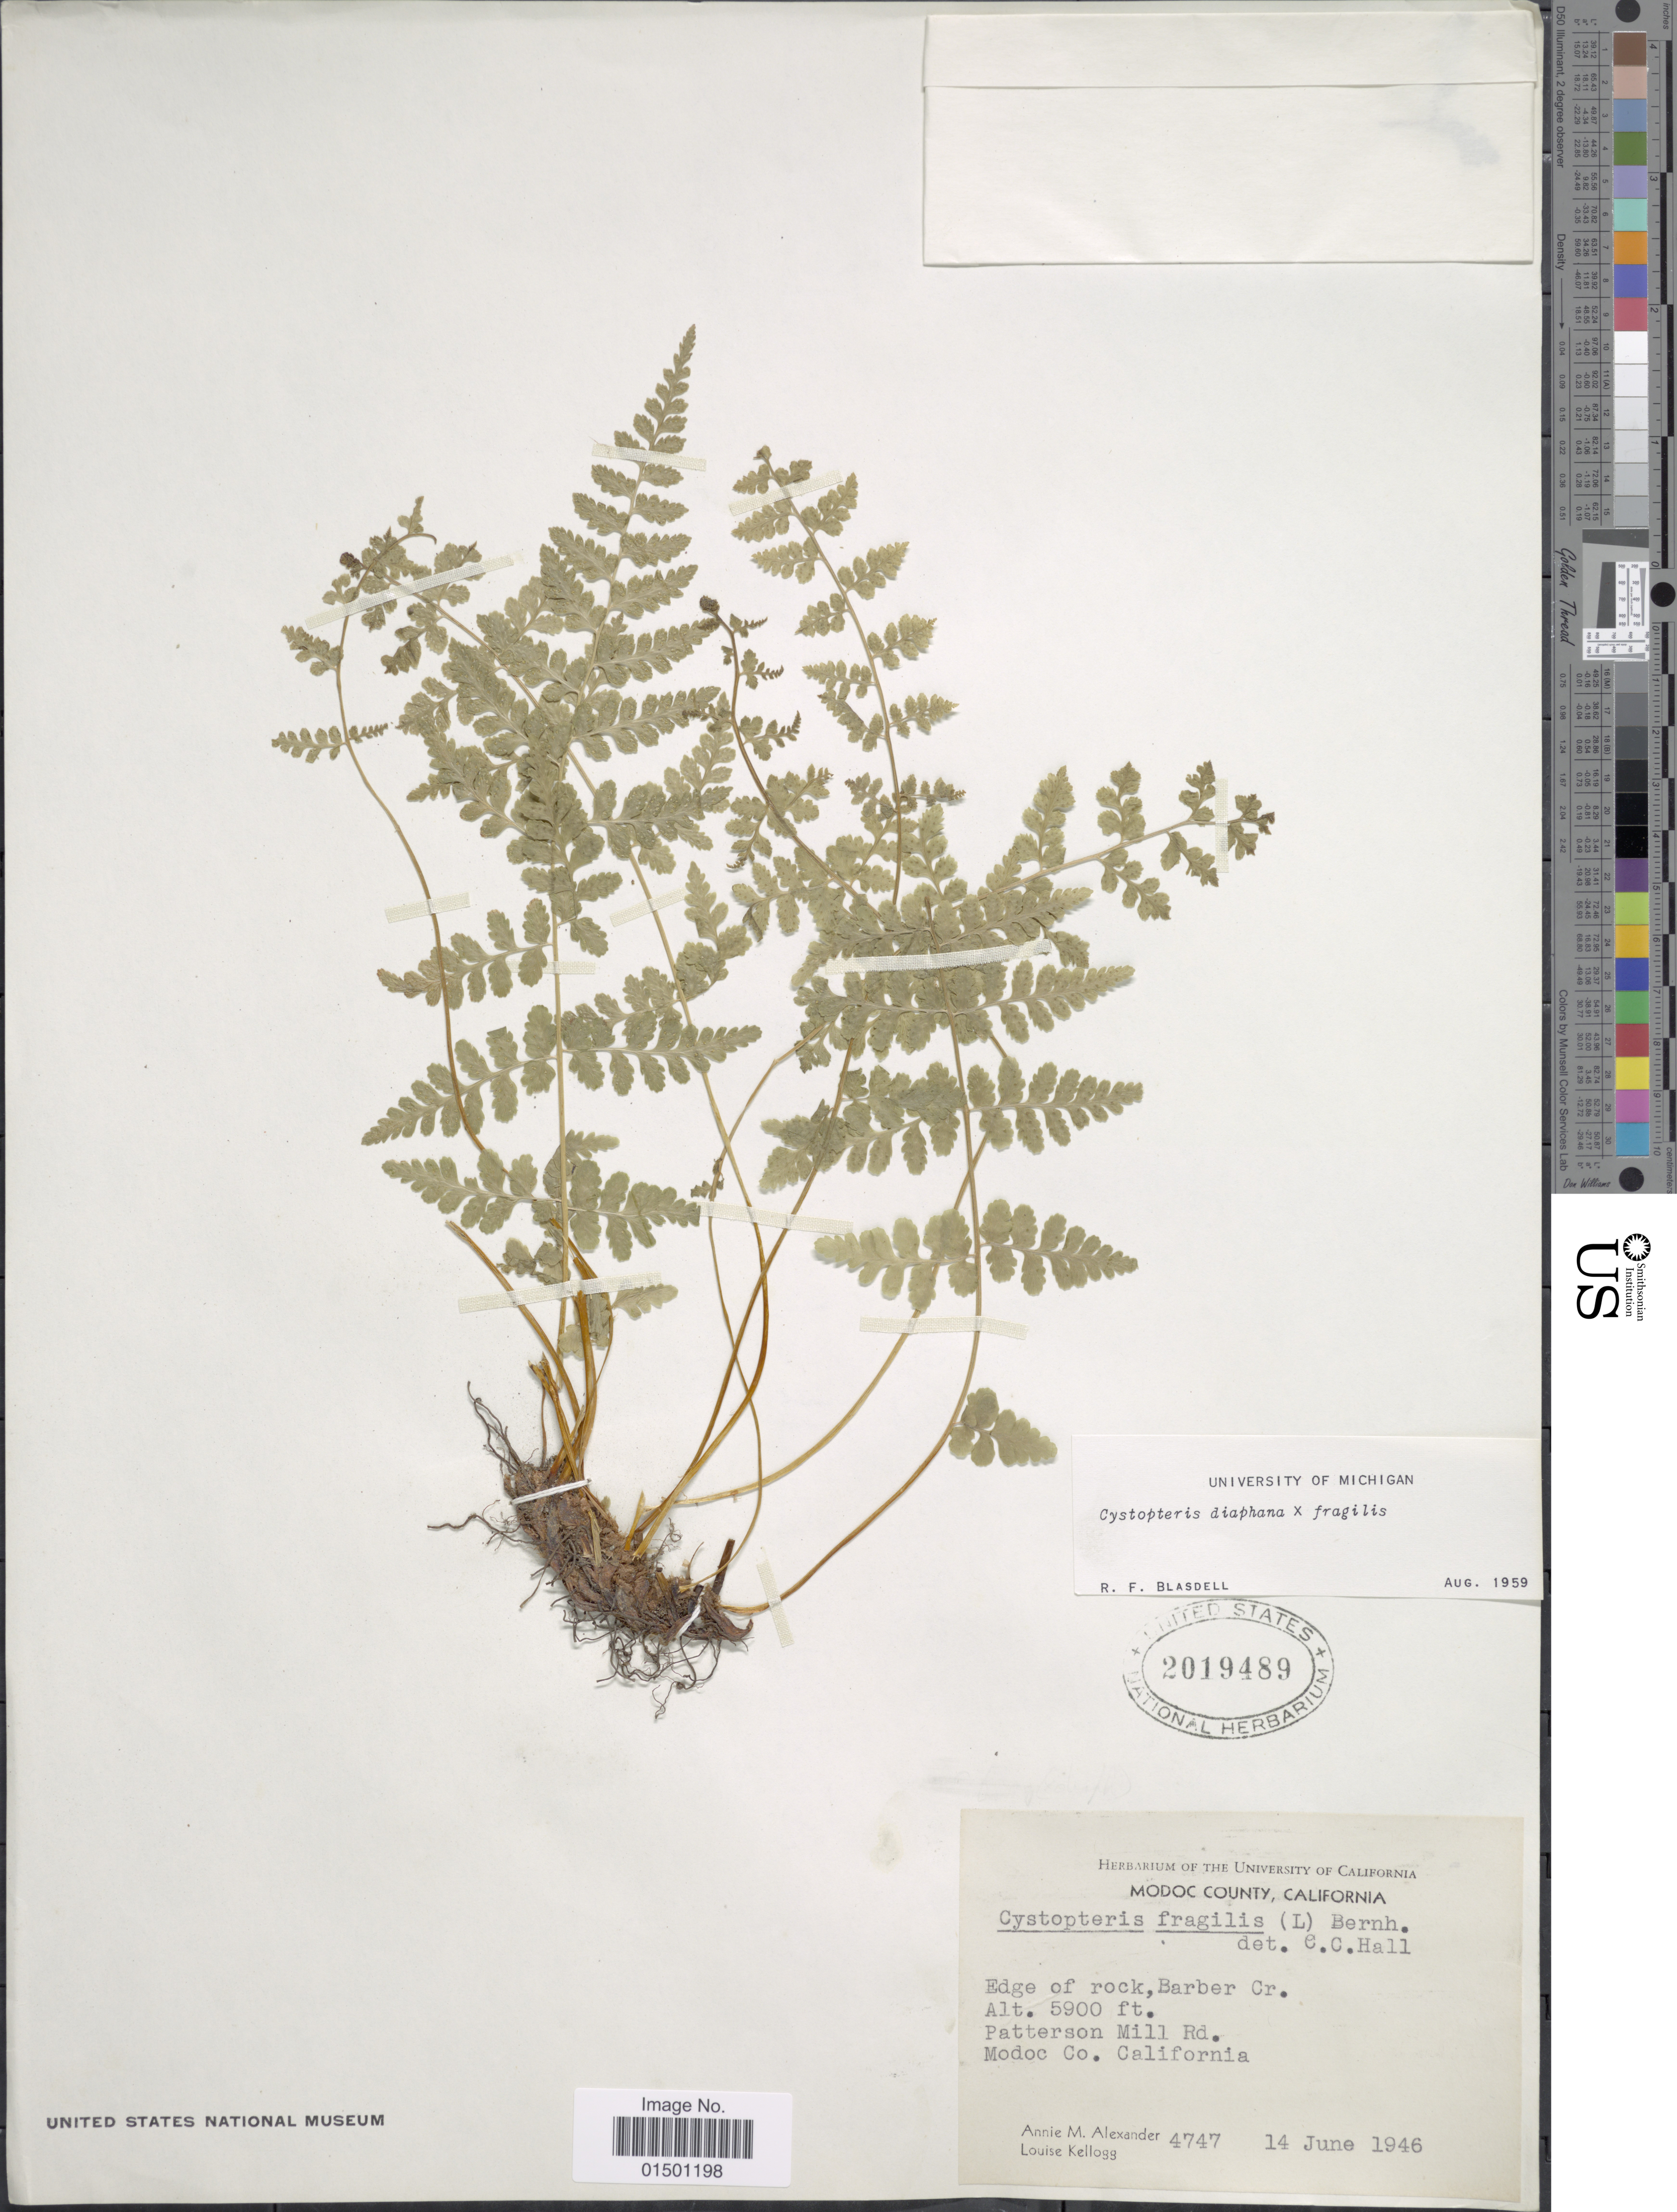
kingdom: Plantae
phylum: Tracheophyta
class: Polypodiopsida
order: Polypodiales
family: Cystopteridaceae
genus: Cystopteris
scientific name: Cystopteris diaphana x C. fragilis (L.) Bernh.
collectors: A. M. Alexander & L. Kellogg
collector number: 4747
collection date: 1946-06-14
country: United States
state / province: California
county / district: Modoc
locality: Modoc County, Barber Cr., Patterson Mill Rd, Modoc Co.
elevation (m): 1798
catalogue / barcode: US 2019489